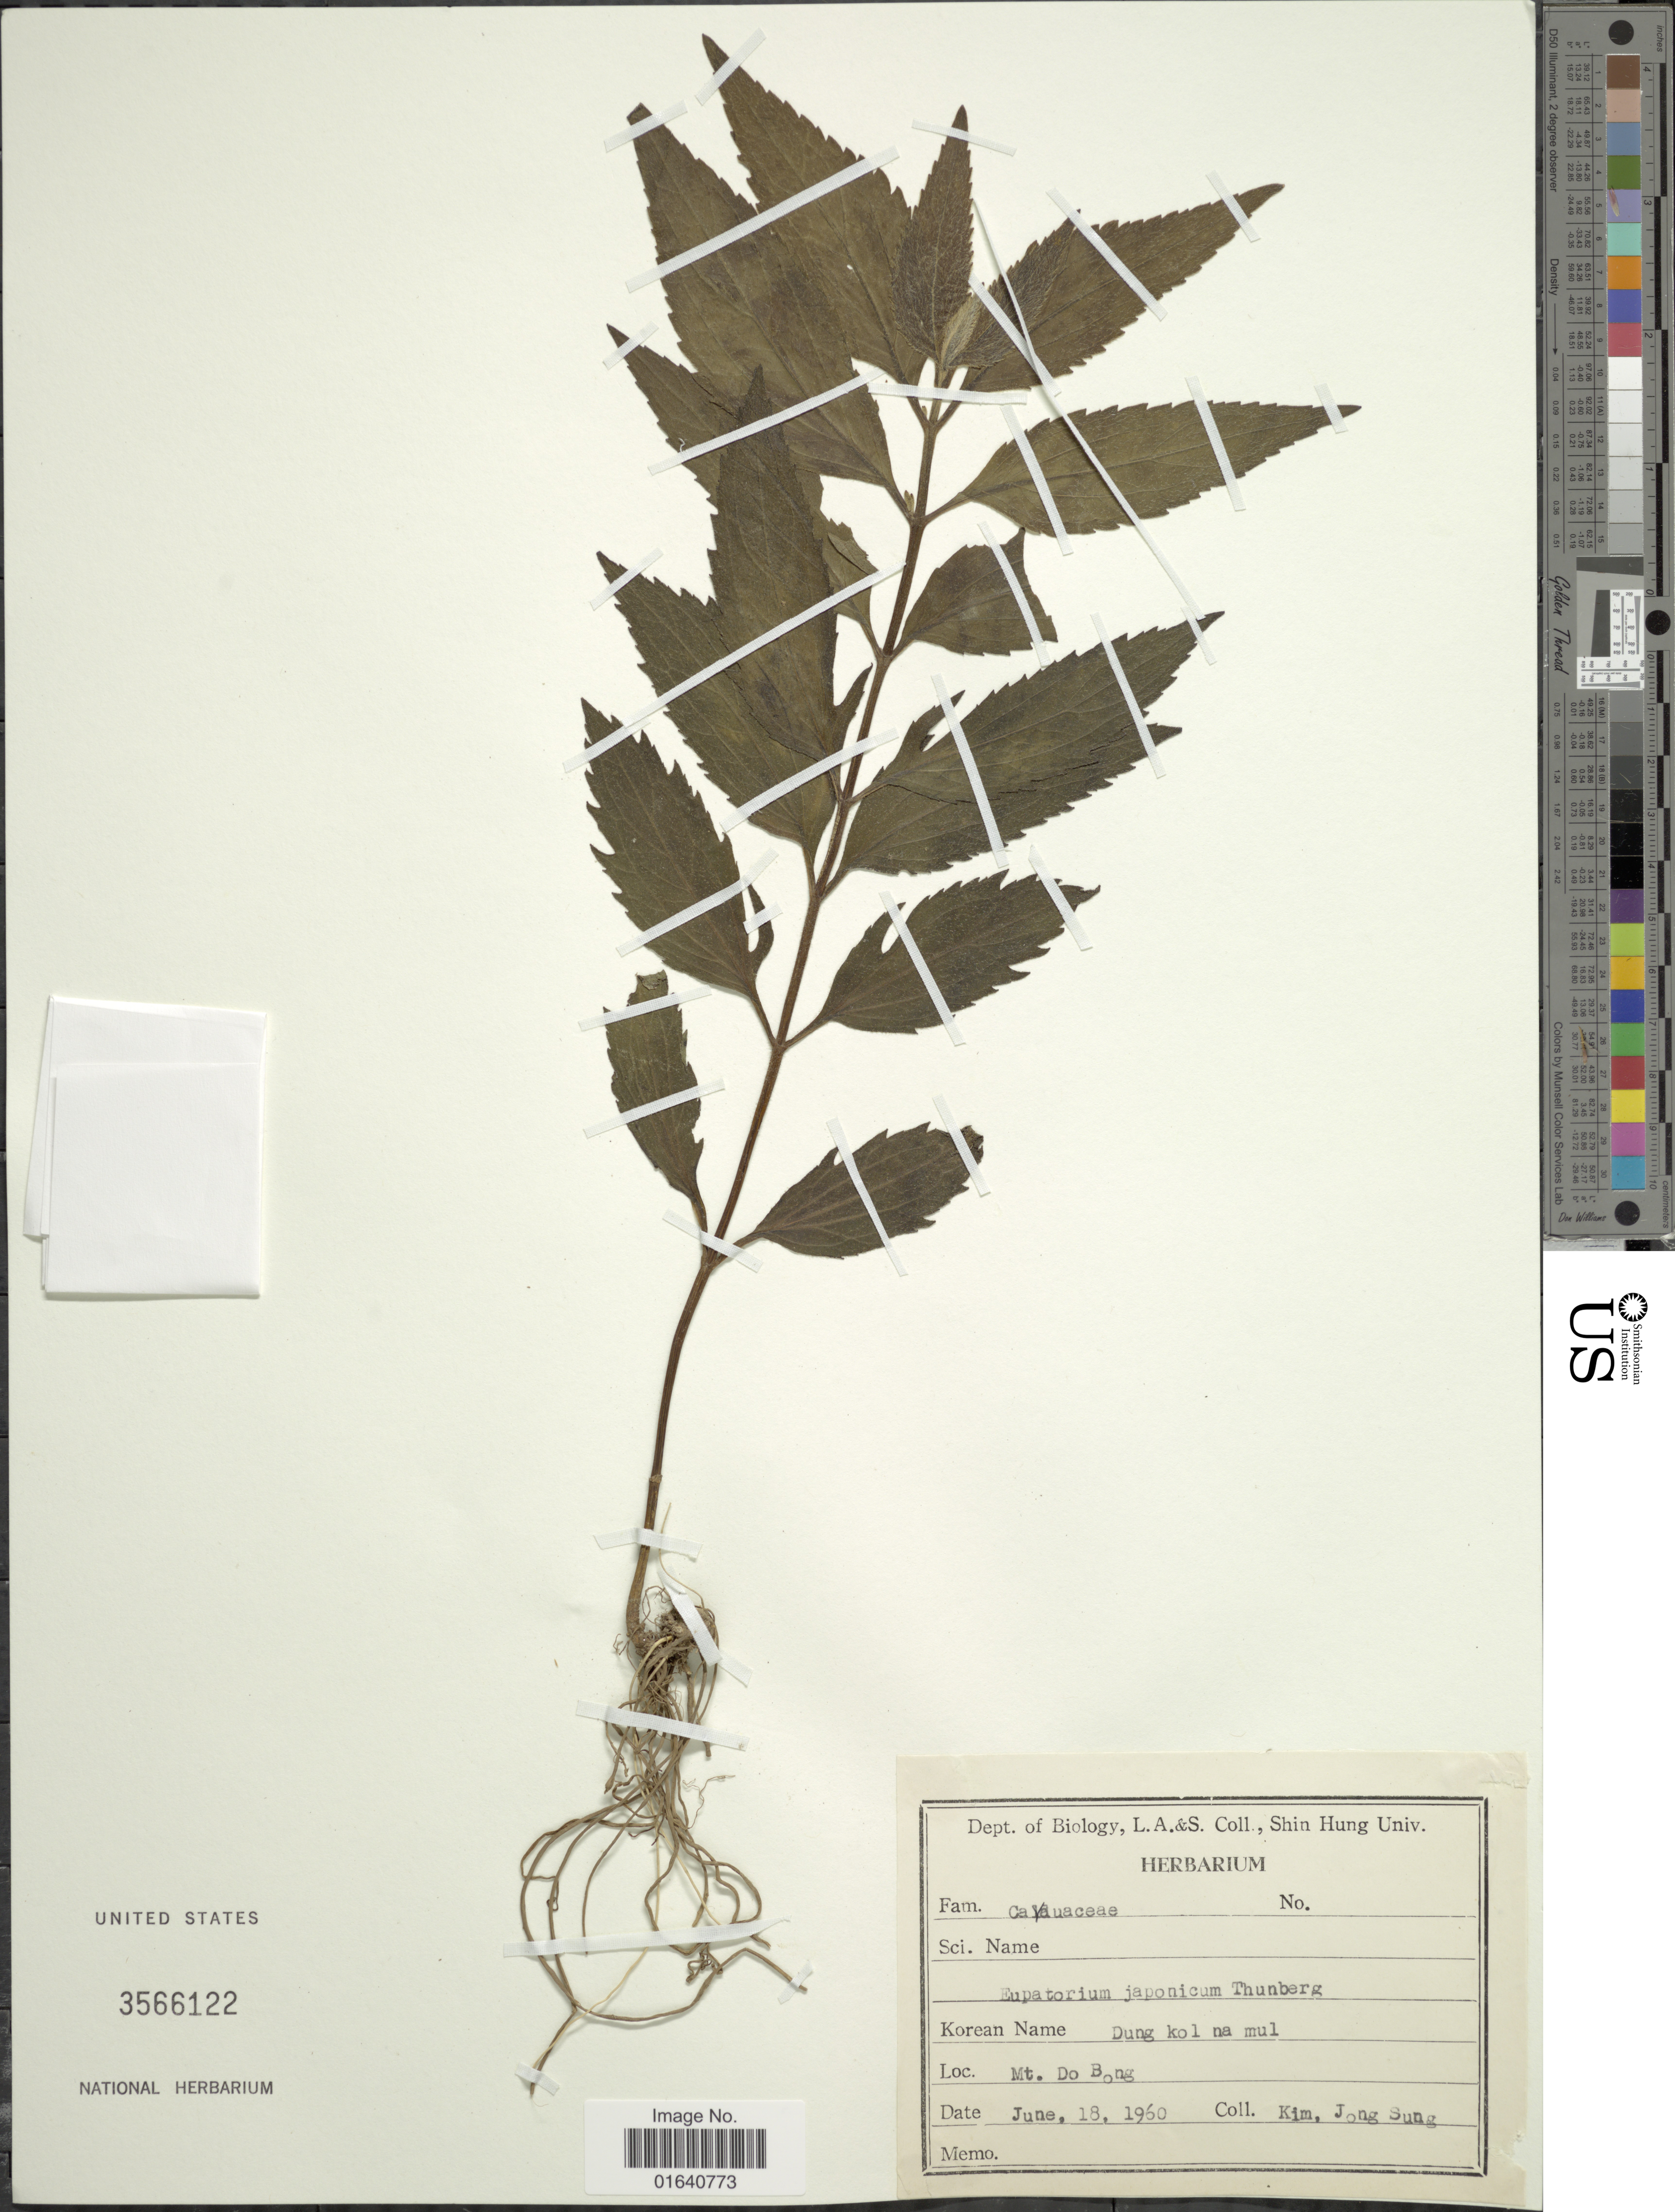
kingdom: Plantae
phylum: Tracheophyta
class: Magnoliopsida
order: Asterales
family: Asteraceae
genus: Eupatorium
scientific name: Eupatorium japonicum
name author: Thunb.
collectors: K. Jong Sung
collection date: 1960-06-18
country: South Korea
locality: Dung kol na mul, Mt Do Bong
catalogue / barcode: US 3566122